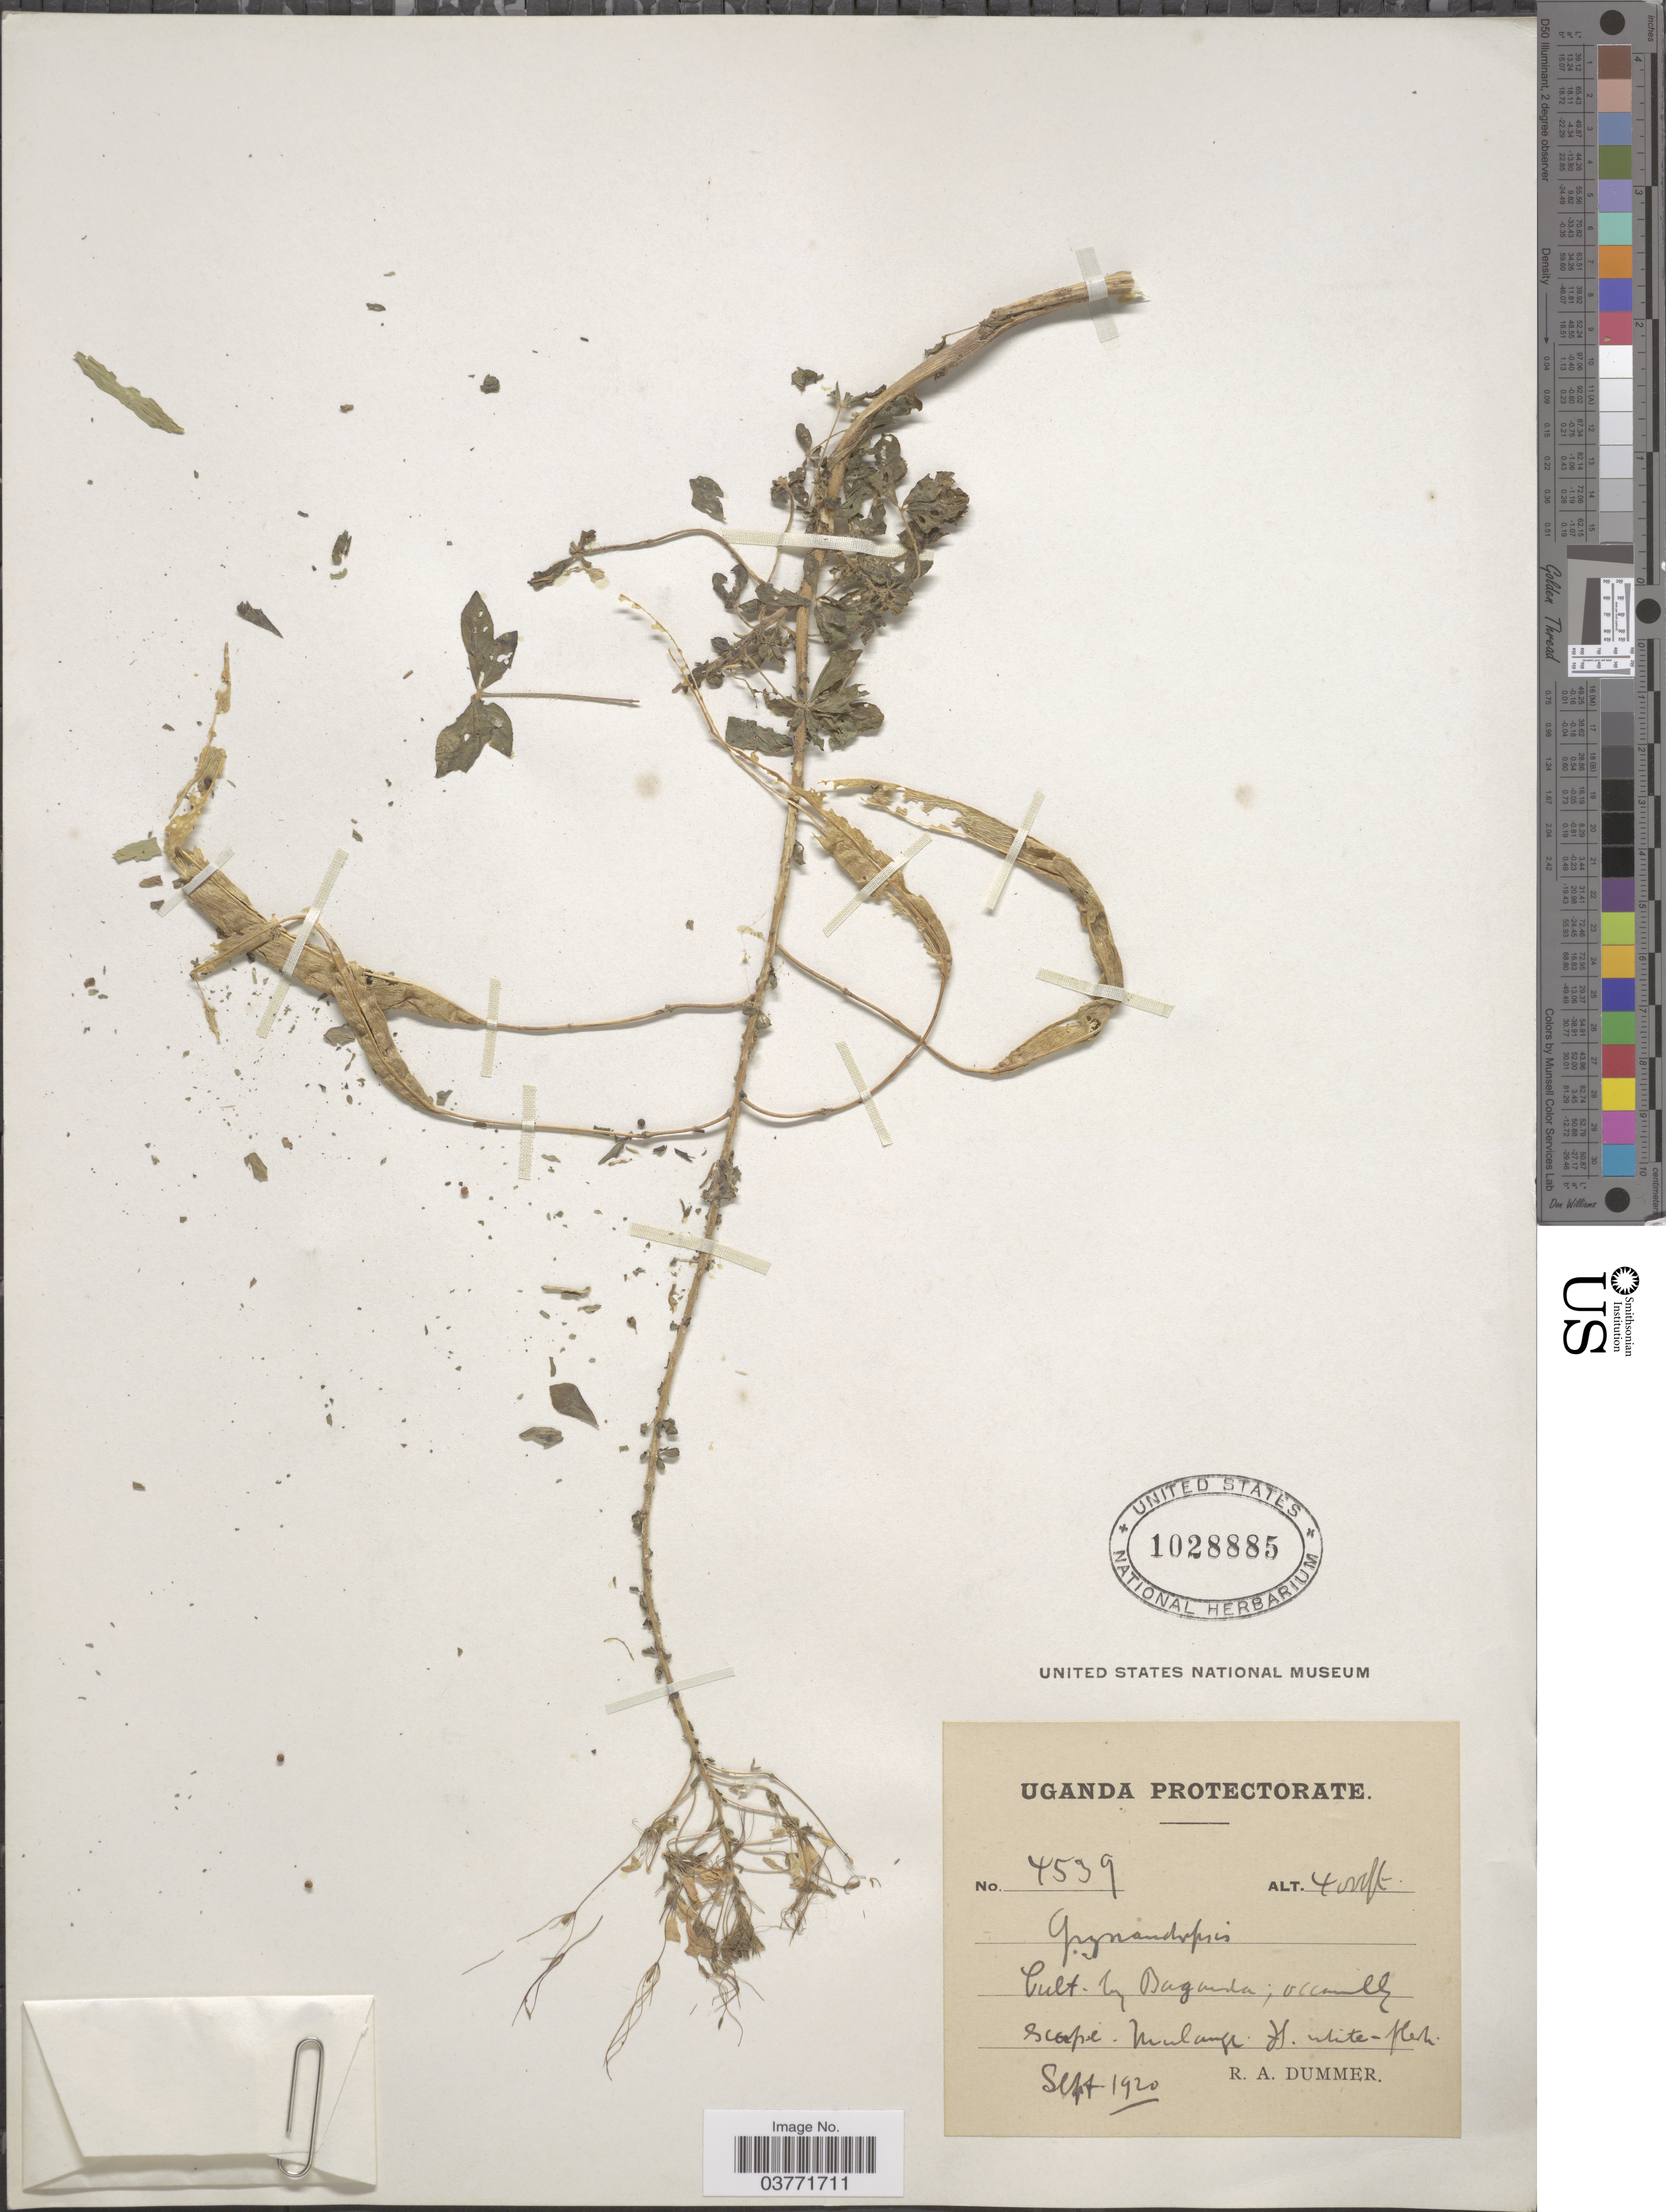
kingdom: Plantae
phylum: Tracheophyta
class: Magnoliopsida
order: Brassicales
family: Cleomaceae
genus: Gynandropsis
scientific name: Gynandropsis gynandra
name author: (L.) Briq.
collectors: R. Dümmer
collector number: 4539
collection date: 1920-09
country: Uganda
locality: Uganda Protectorate. Scapie [interpreted]. Mulange.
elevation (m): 1219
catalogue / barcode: US 1028885